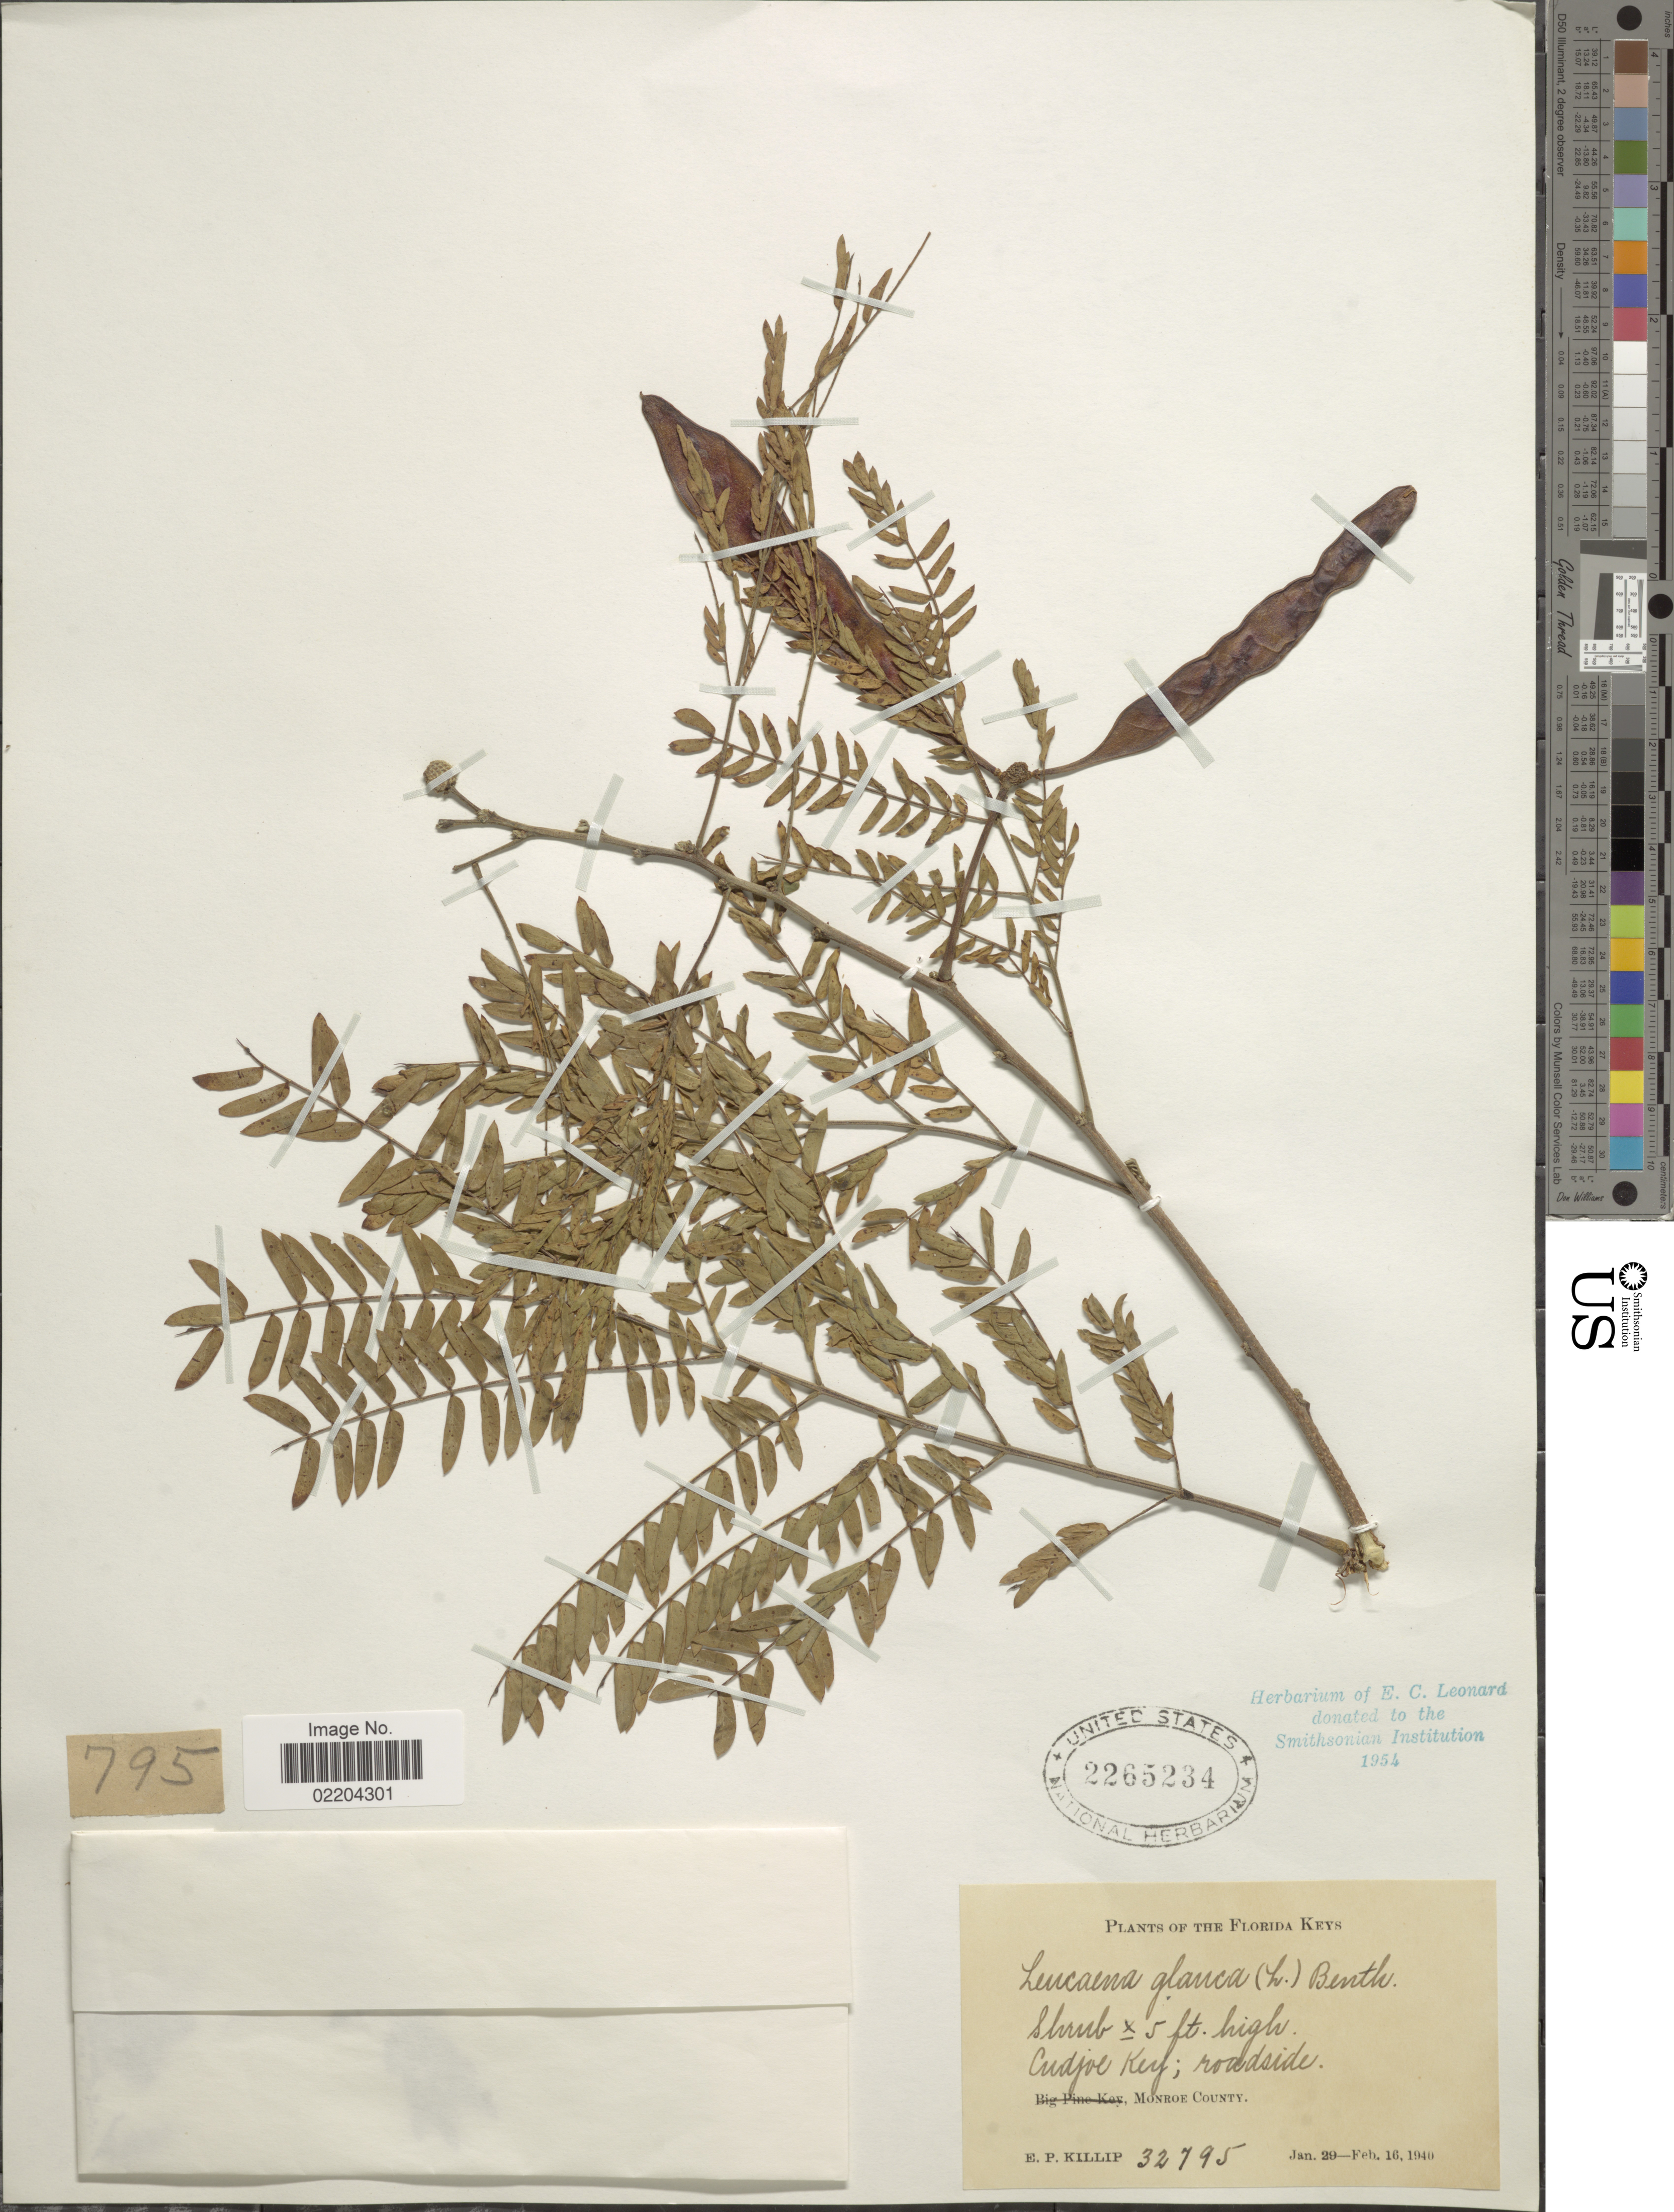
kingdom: Plantae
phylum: Tracheophyta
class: Magnoliopsida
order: Fabales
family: Fabaceae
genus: Leucaena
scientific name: Leucaena glauca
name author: (L.) Benth.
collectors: E. P. Killip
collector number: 32795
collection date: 1940-01-29/1940-02-16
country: United States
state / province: Florida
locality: Florida Keys, Cujoe Kerf; roadside, Monroe County.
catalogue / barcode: US 2265234